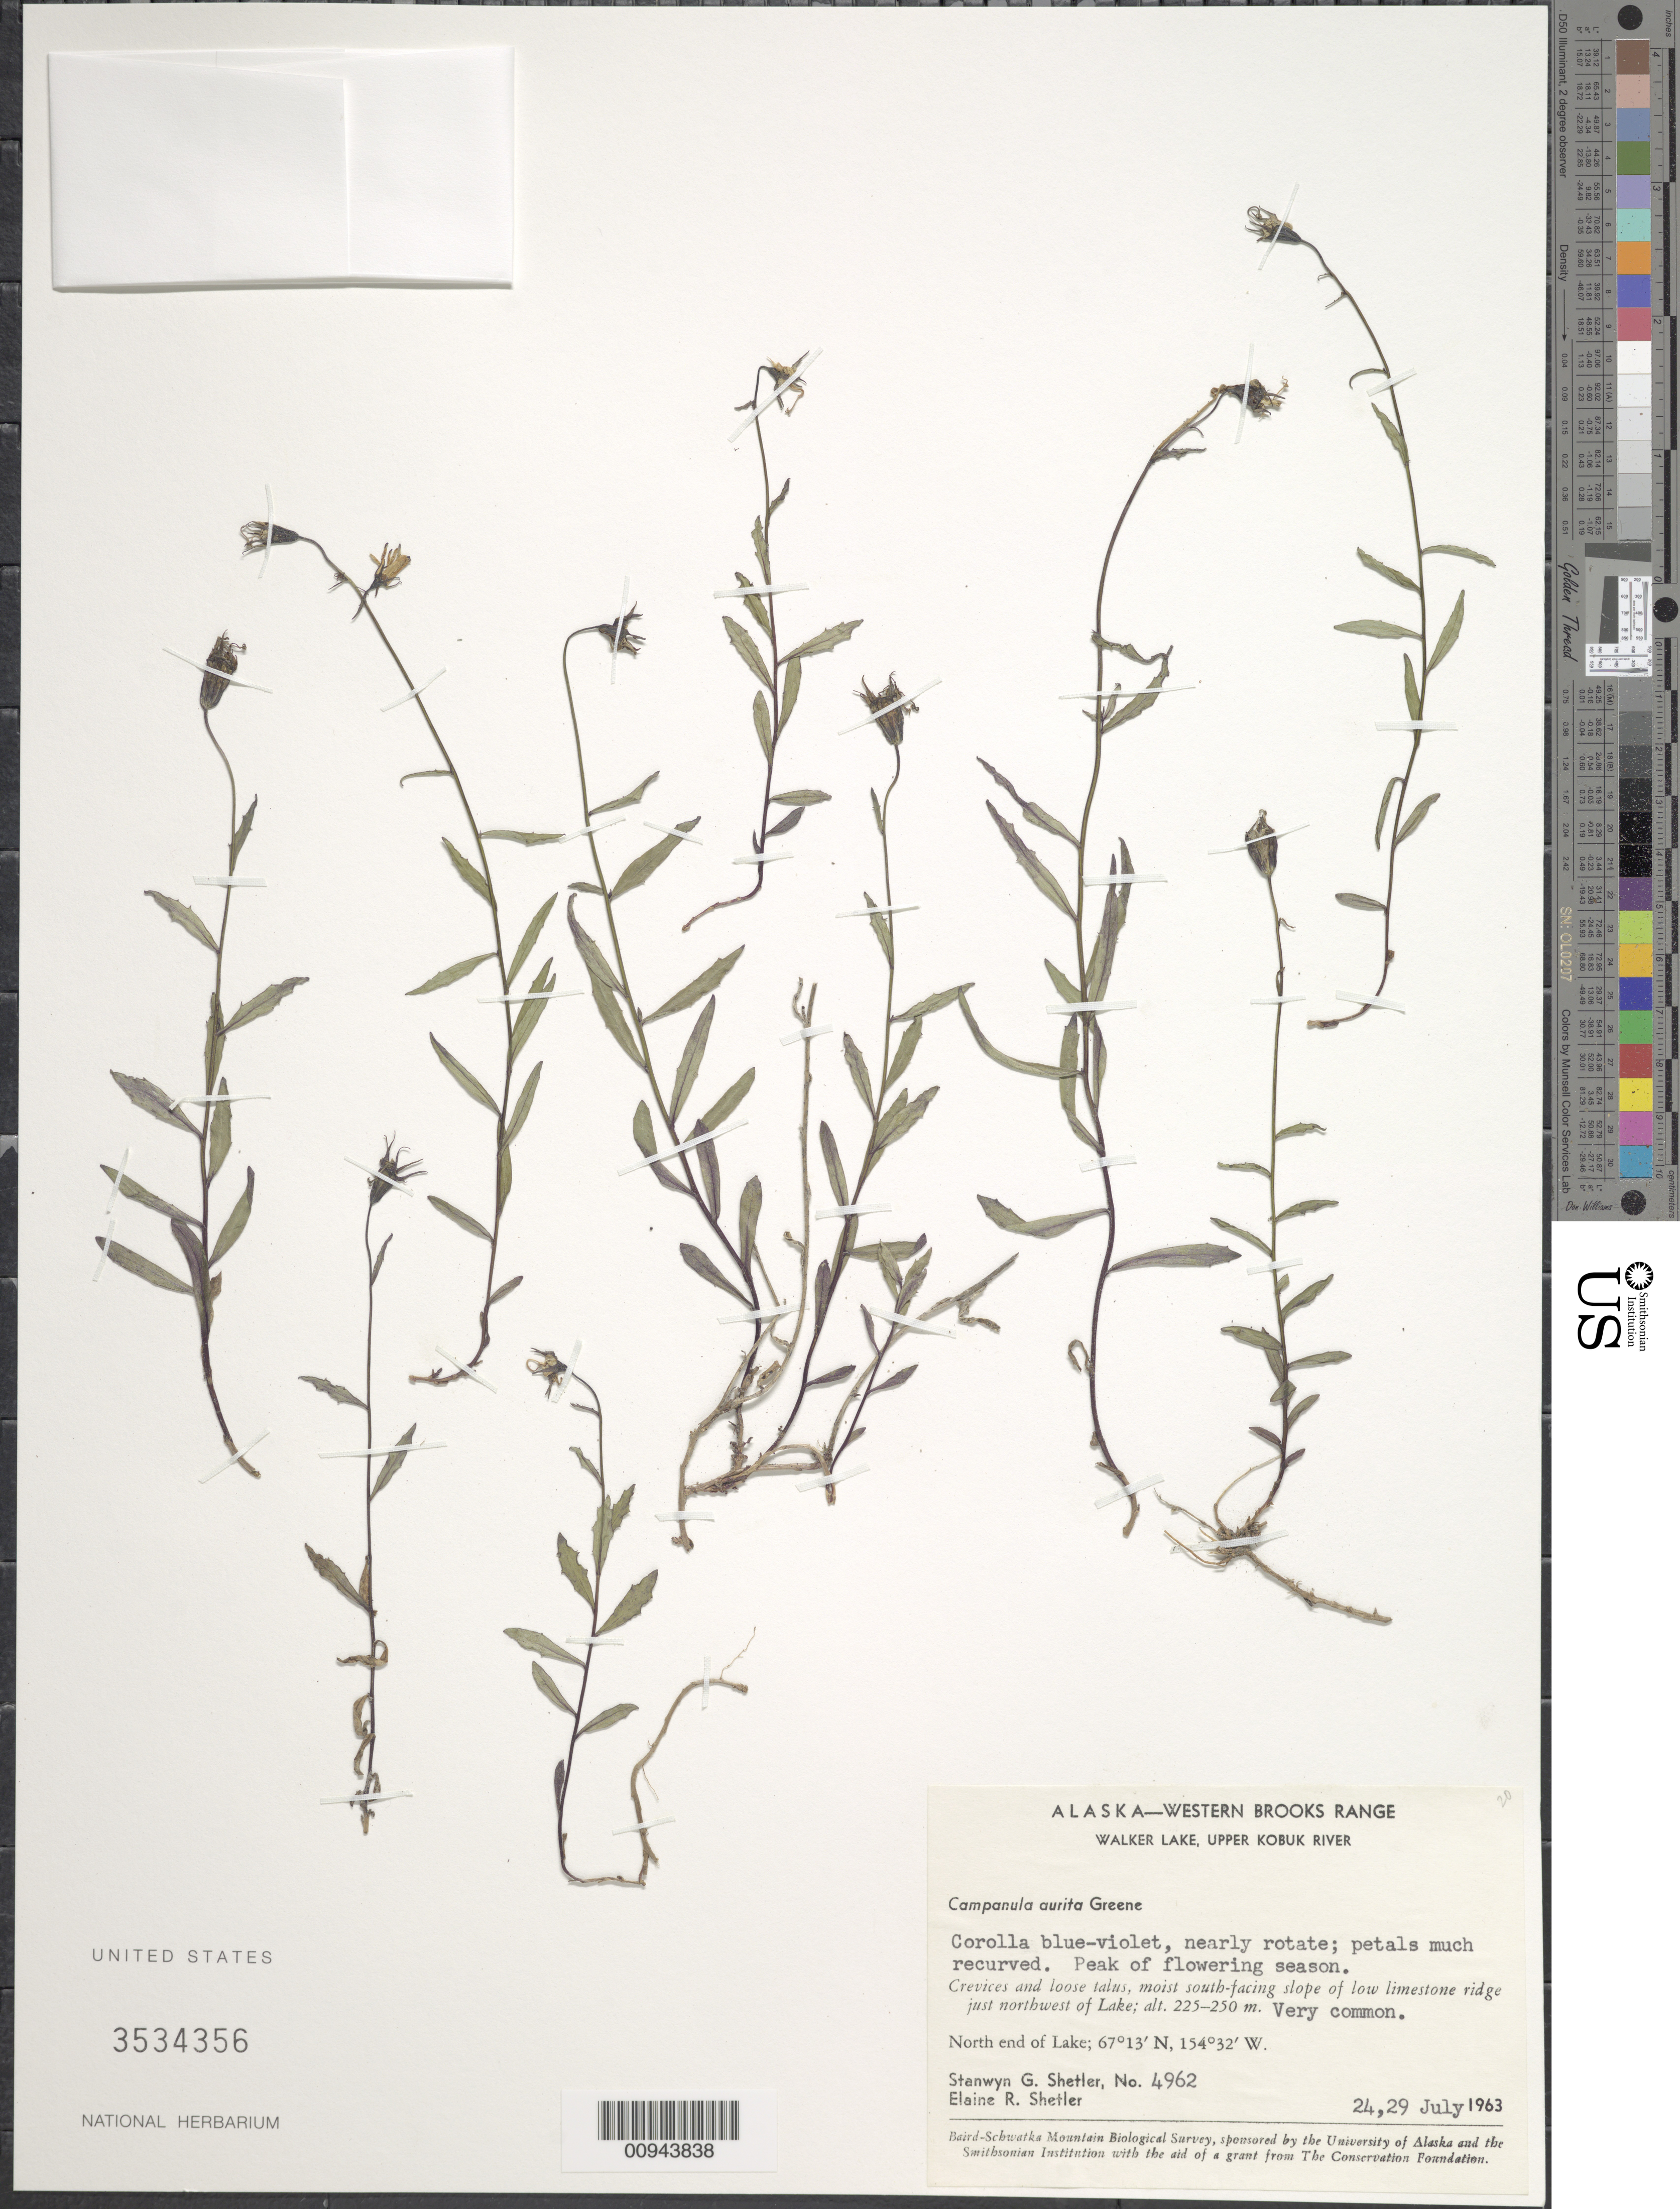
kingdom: Plantae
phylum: Tracheophyta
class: Magnoliopsida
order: Asterales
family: Campanulaceae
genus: Campanula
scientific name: Campanula aurita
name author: Greene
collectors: S. Shetler & E. R. Shetler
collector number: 4962B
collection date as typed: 24 Jul 1963 and 29 Jul 1963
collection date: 1963-07-24,1963-07-29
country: United States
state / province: Alaska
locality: North end of Walker Lake. Western Brooks Range, Upper Kobuk River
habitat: Crevice and loose talus, moist south-facing slope of the low limestone ridge just northwest of Lake.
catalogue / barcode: US 3534356